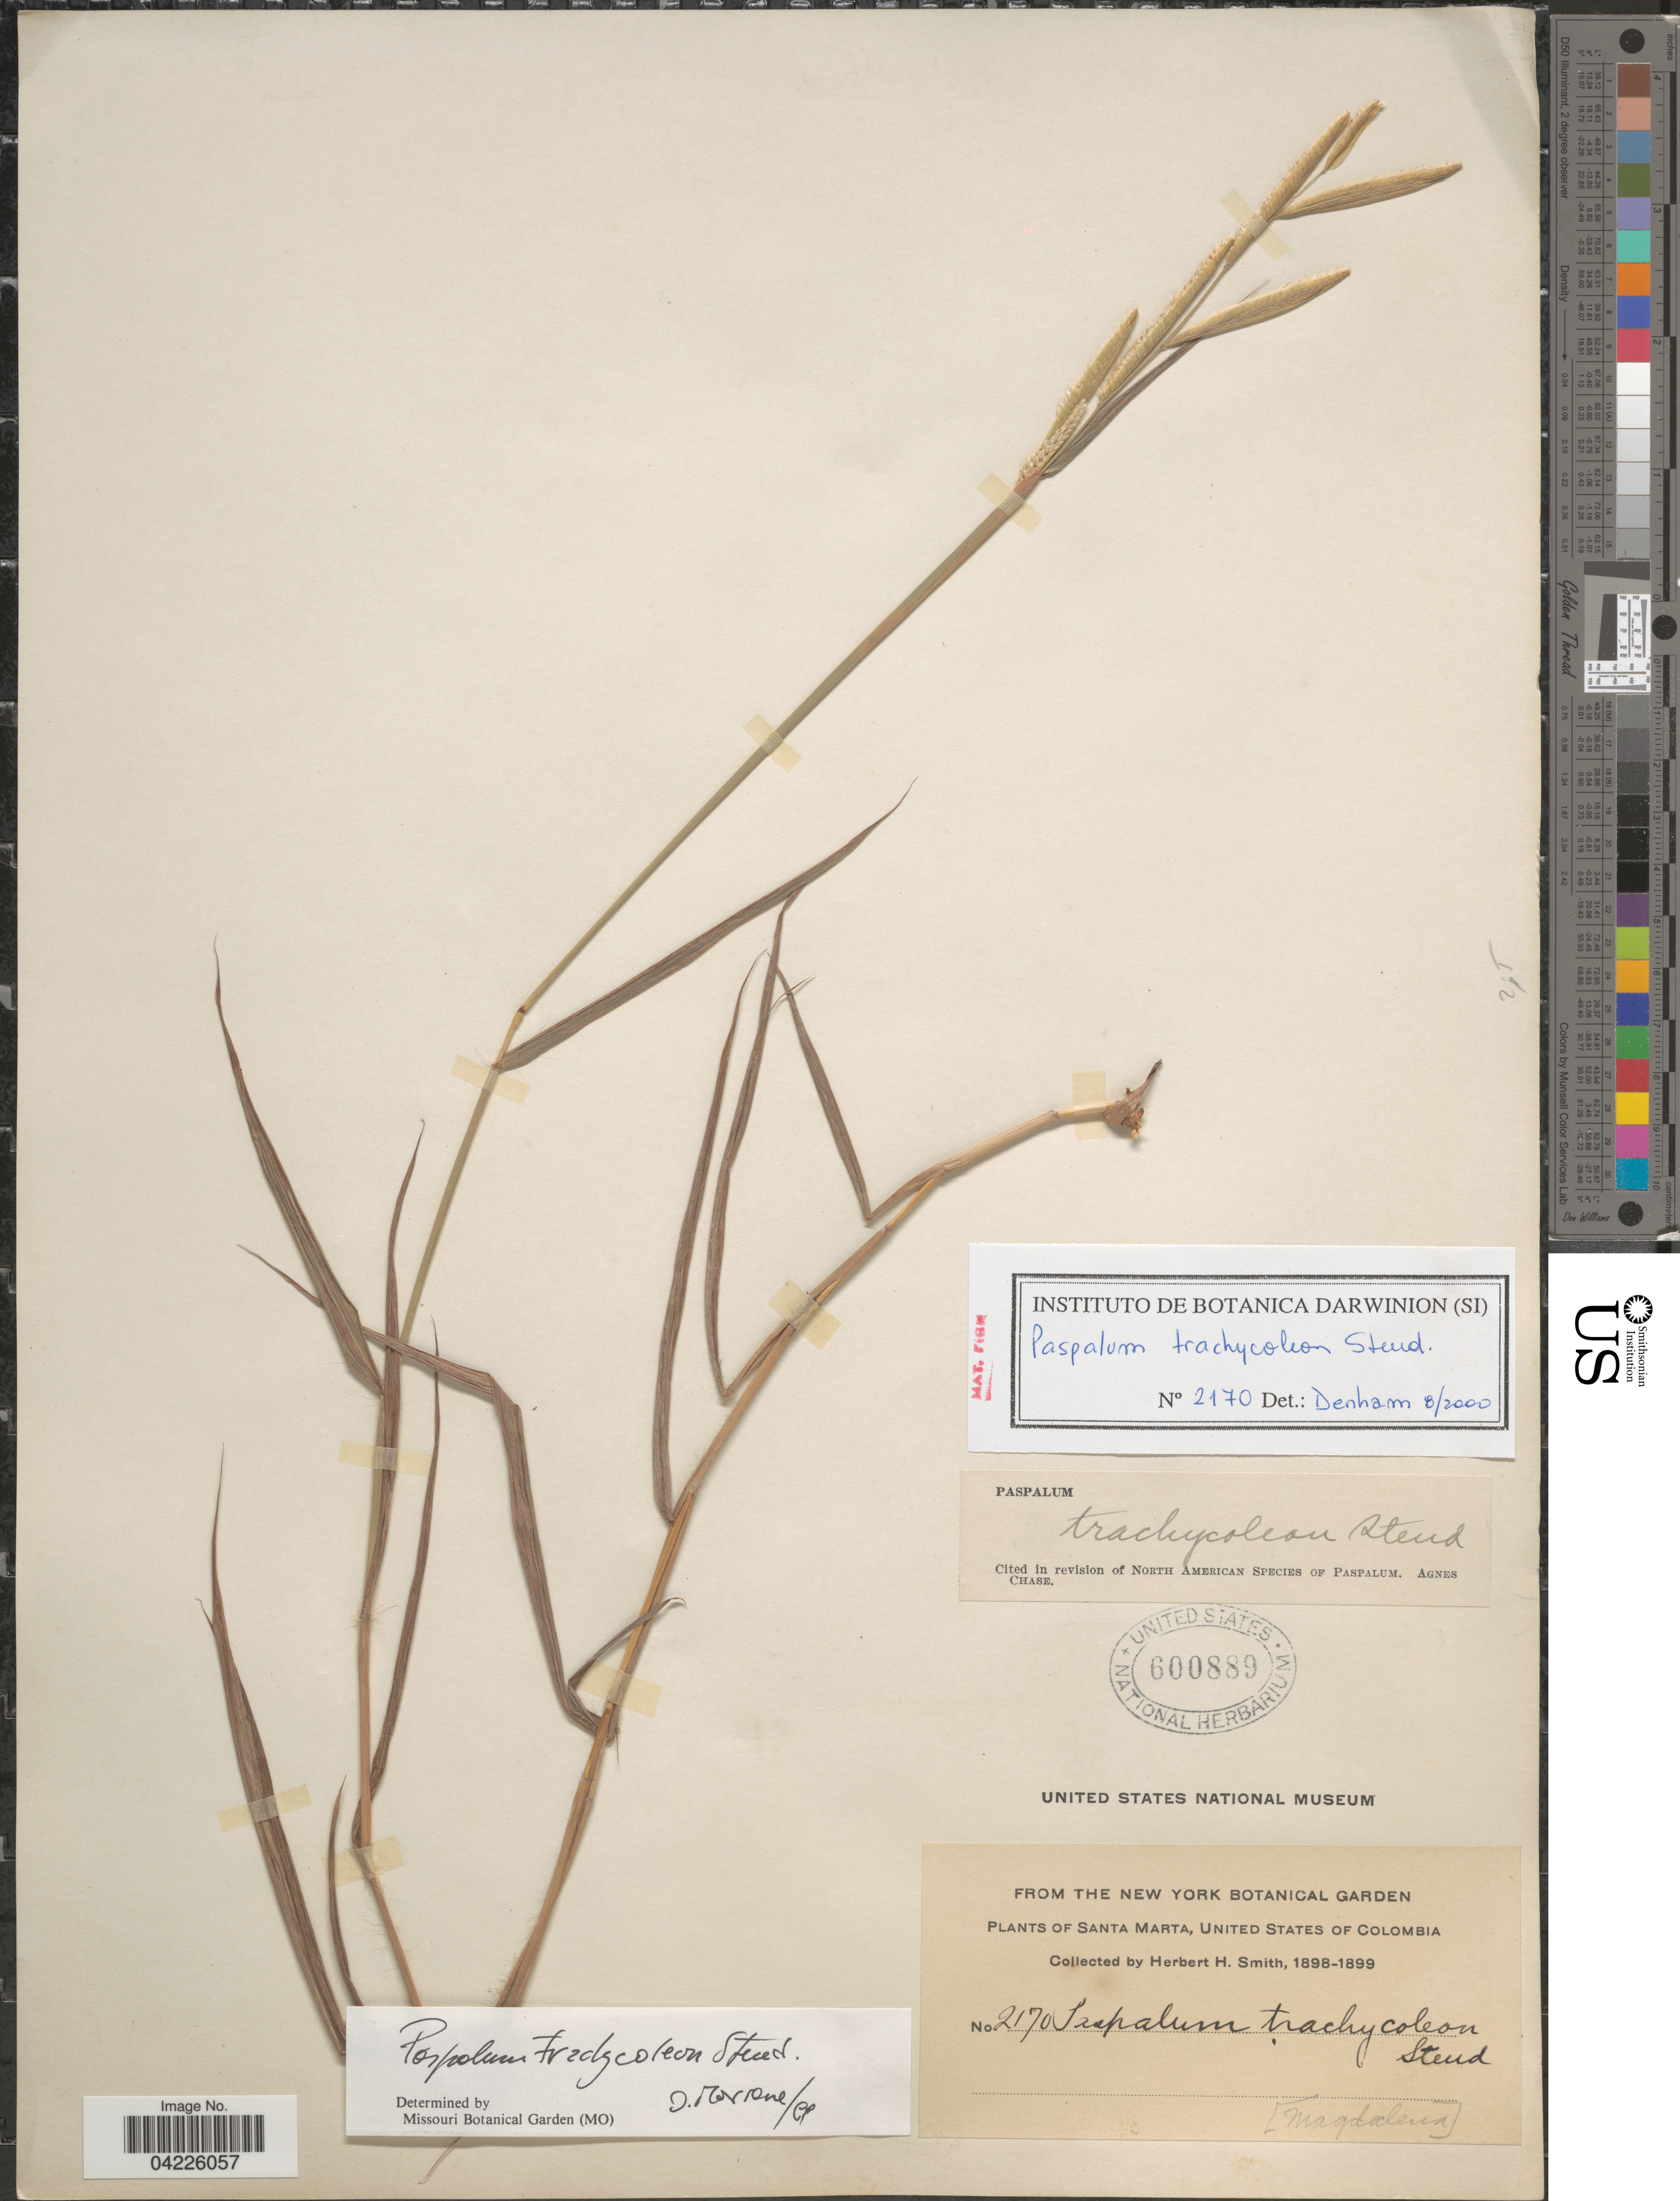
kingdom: Plantae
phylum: Tracheophyta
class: Liliopsida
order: Poales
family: Poaceae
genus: Paspalum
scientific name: Paspalum trachycoleon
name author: Steud.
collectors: Herbert H. Smith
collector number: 2170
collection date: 1898/1899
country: Colombia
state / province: Magdalena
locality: Santa Marta, United States of Colombia.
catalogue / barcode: US 600889